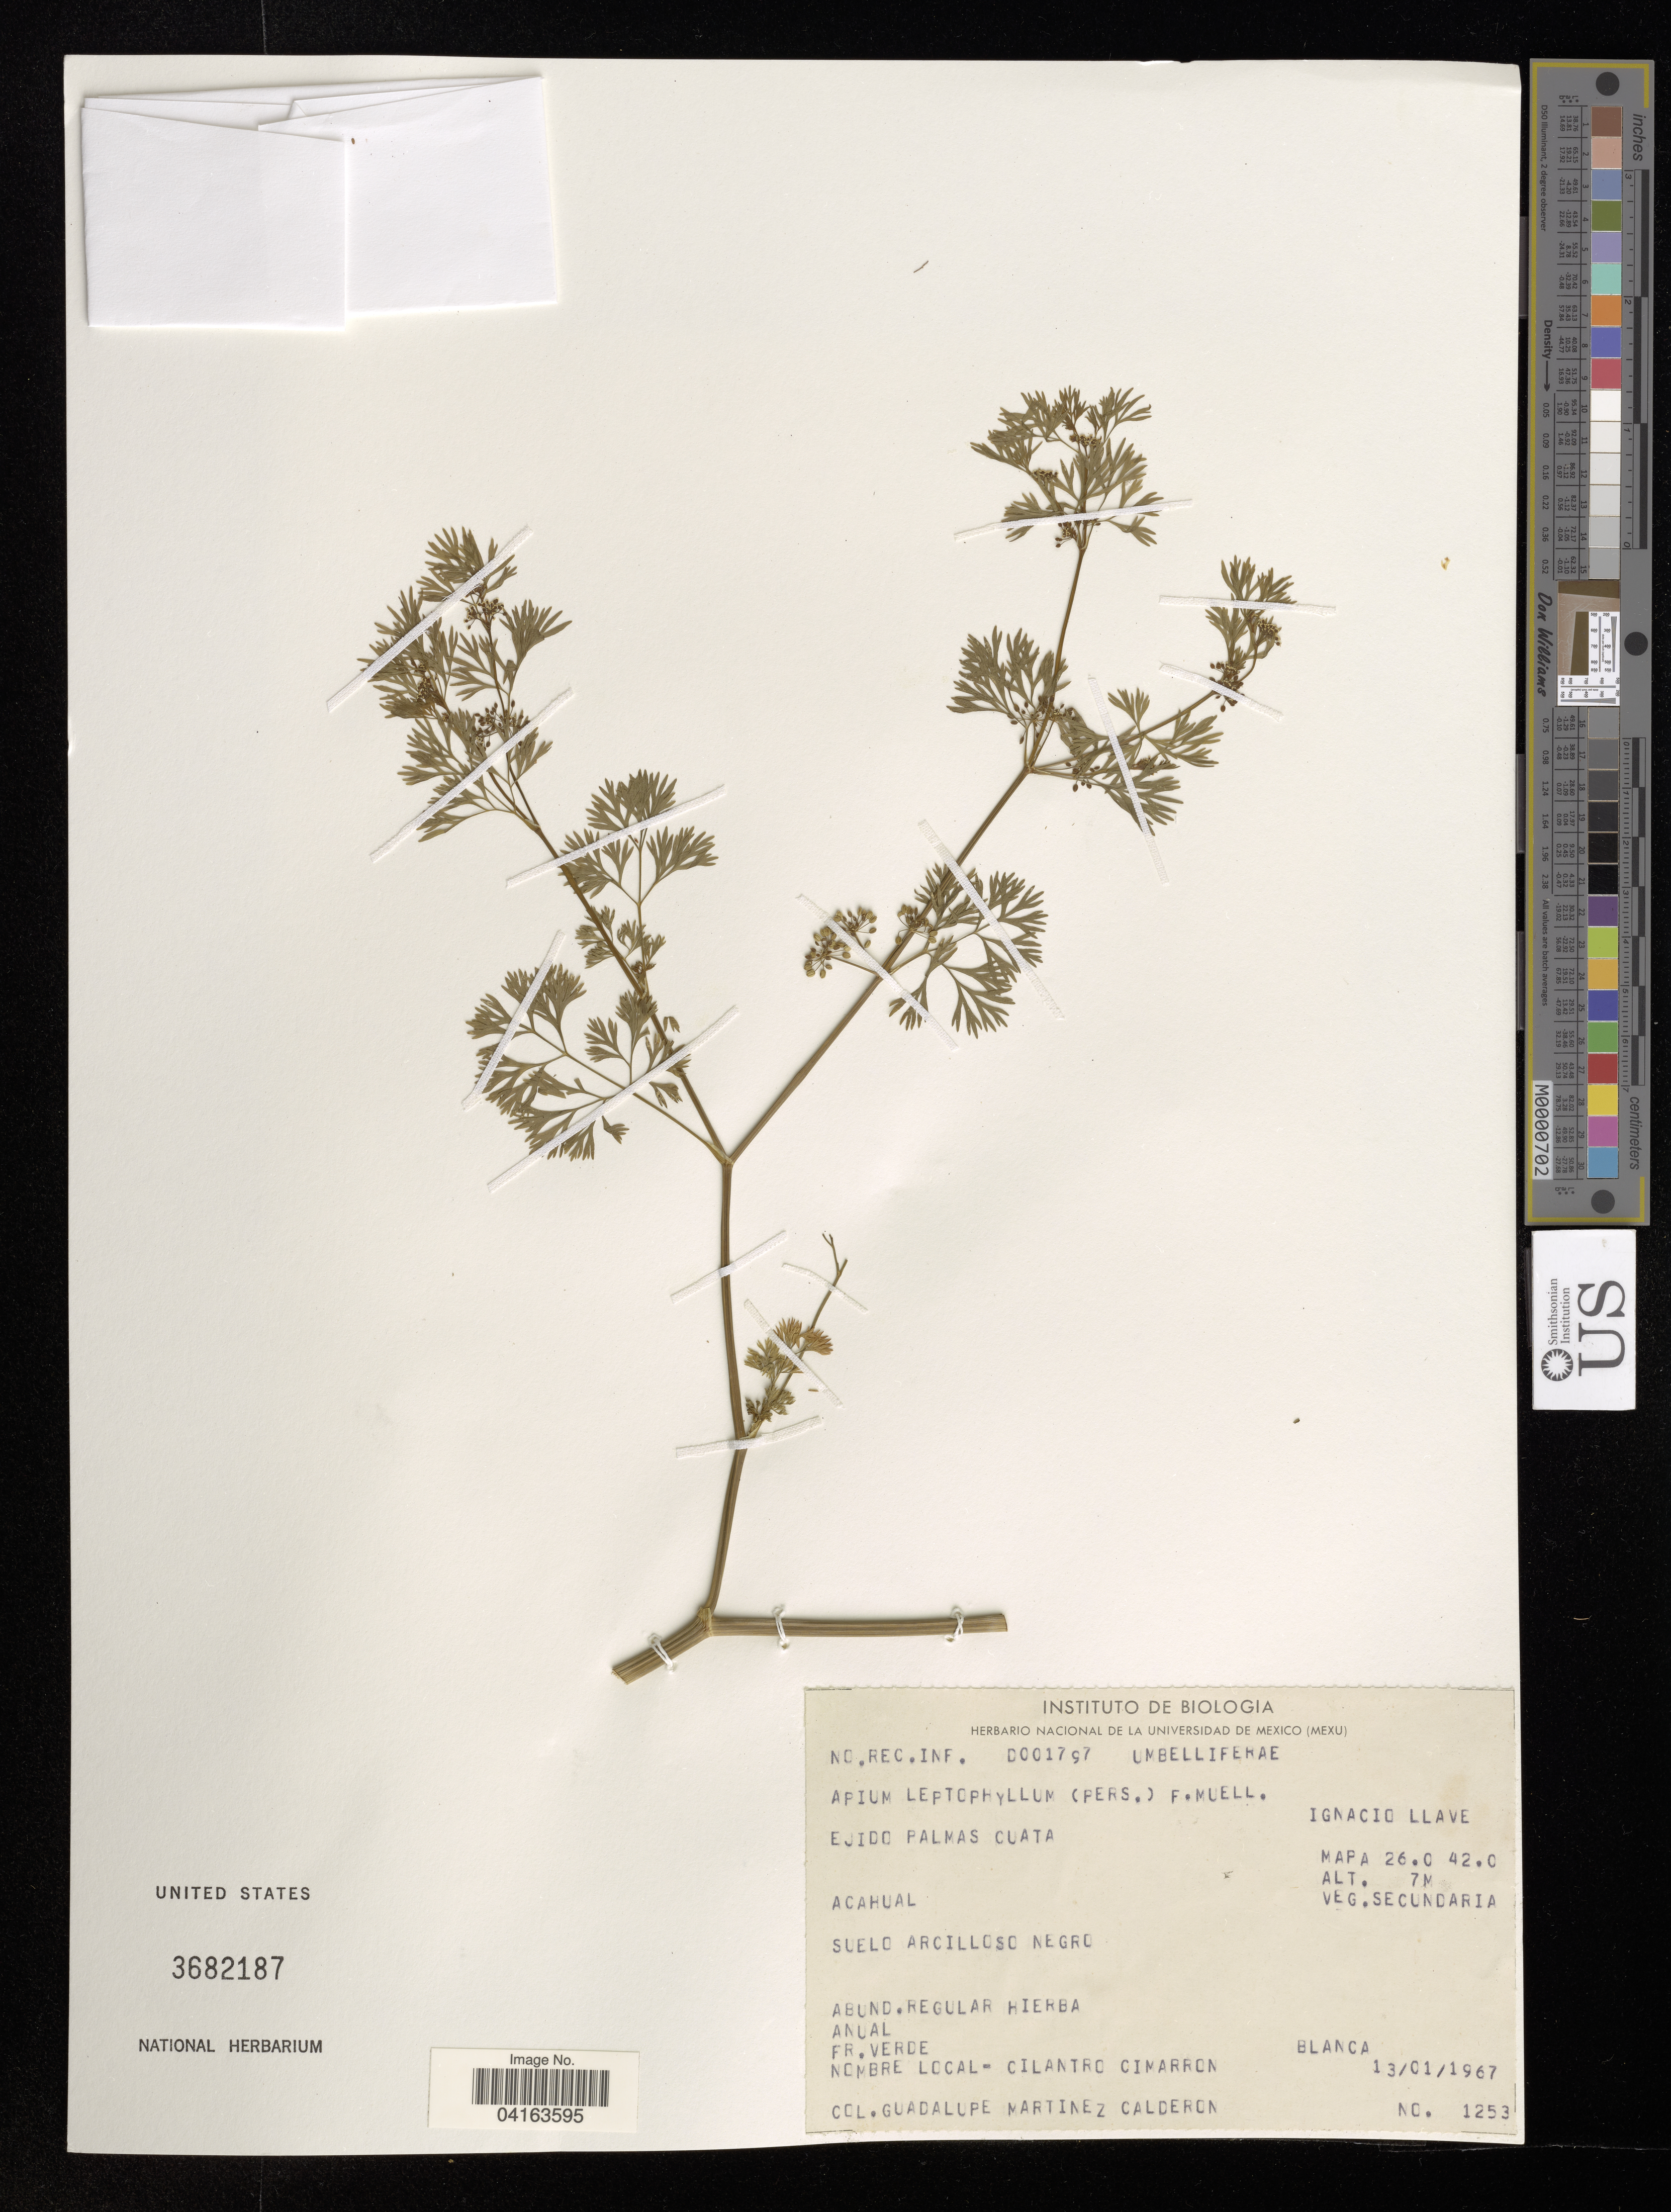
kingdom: Plantae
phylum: Tracheophyta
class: Magnoliopsida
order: Apiales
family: Apiaceae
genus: Apium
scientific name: Apium leptophyllum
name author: (Pers.) F. Muell. ex Benth.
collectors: G. Martínez Calderón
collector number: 1253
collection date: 1967-01-13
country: Mexico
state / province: Veracruz Llave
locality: Ignacio Llave. Ejido Palmas Cuata.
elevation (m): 7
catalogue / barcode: US 3682187